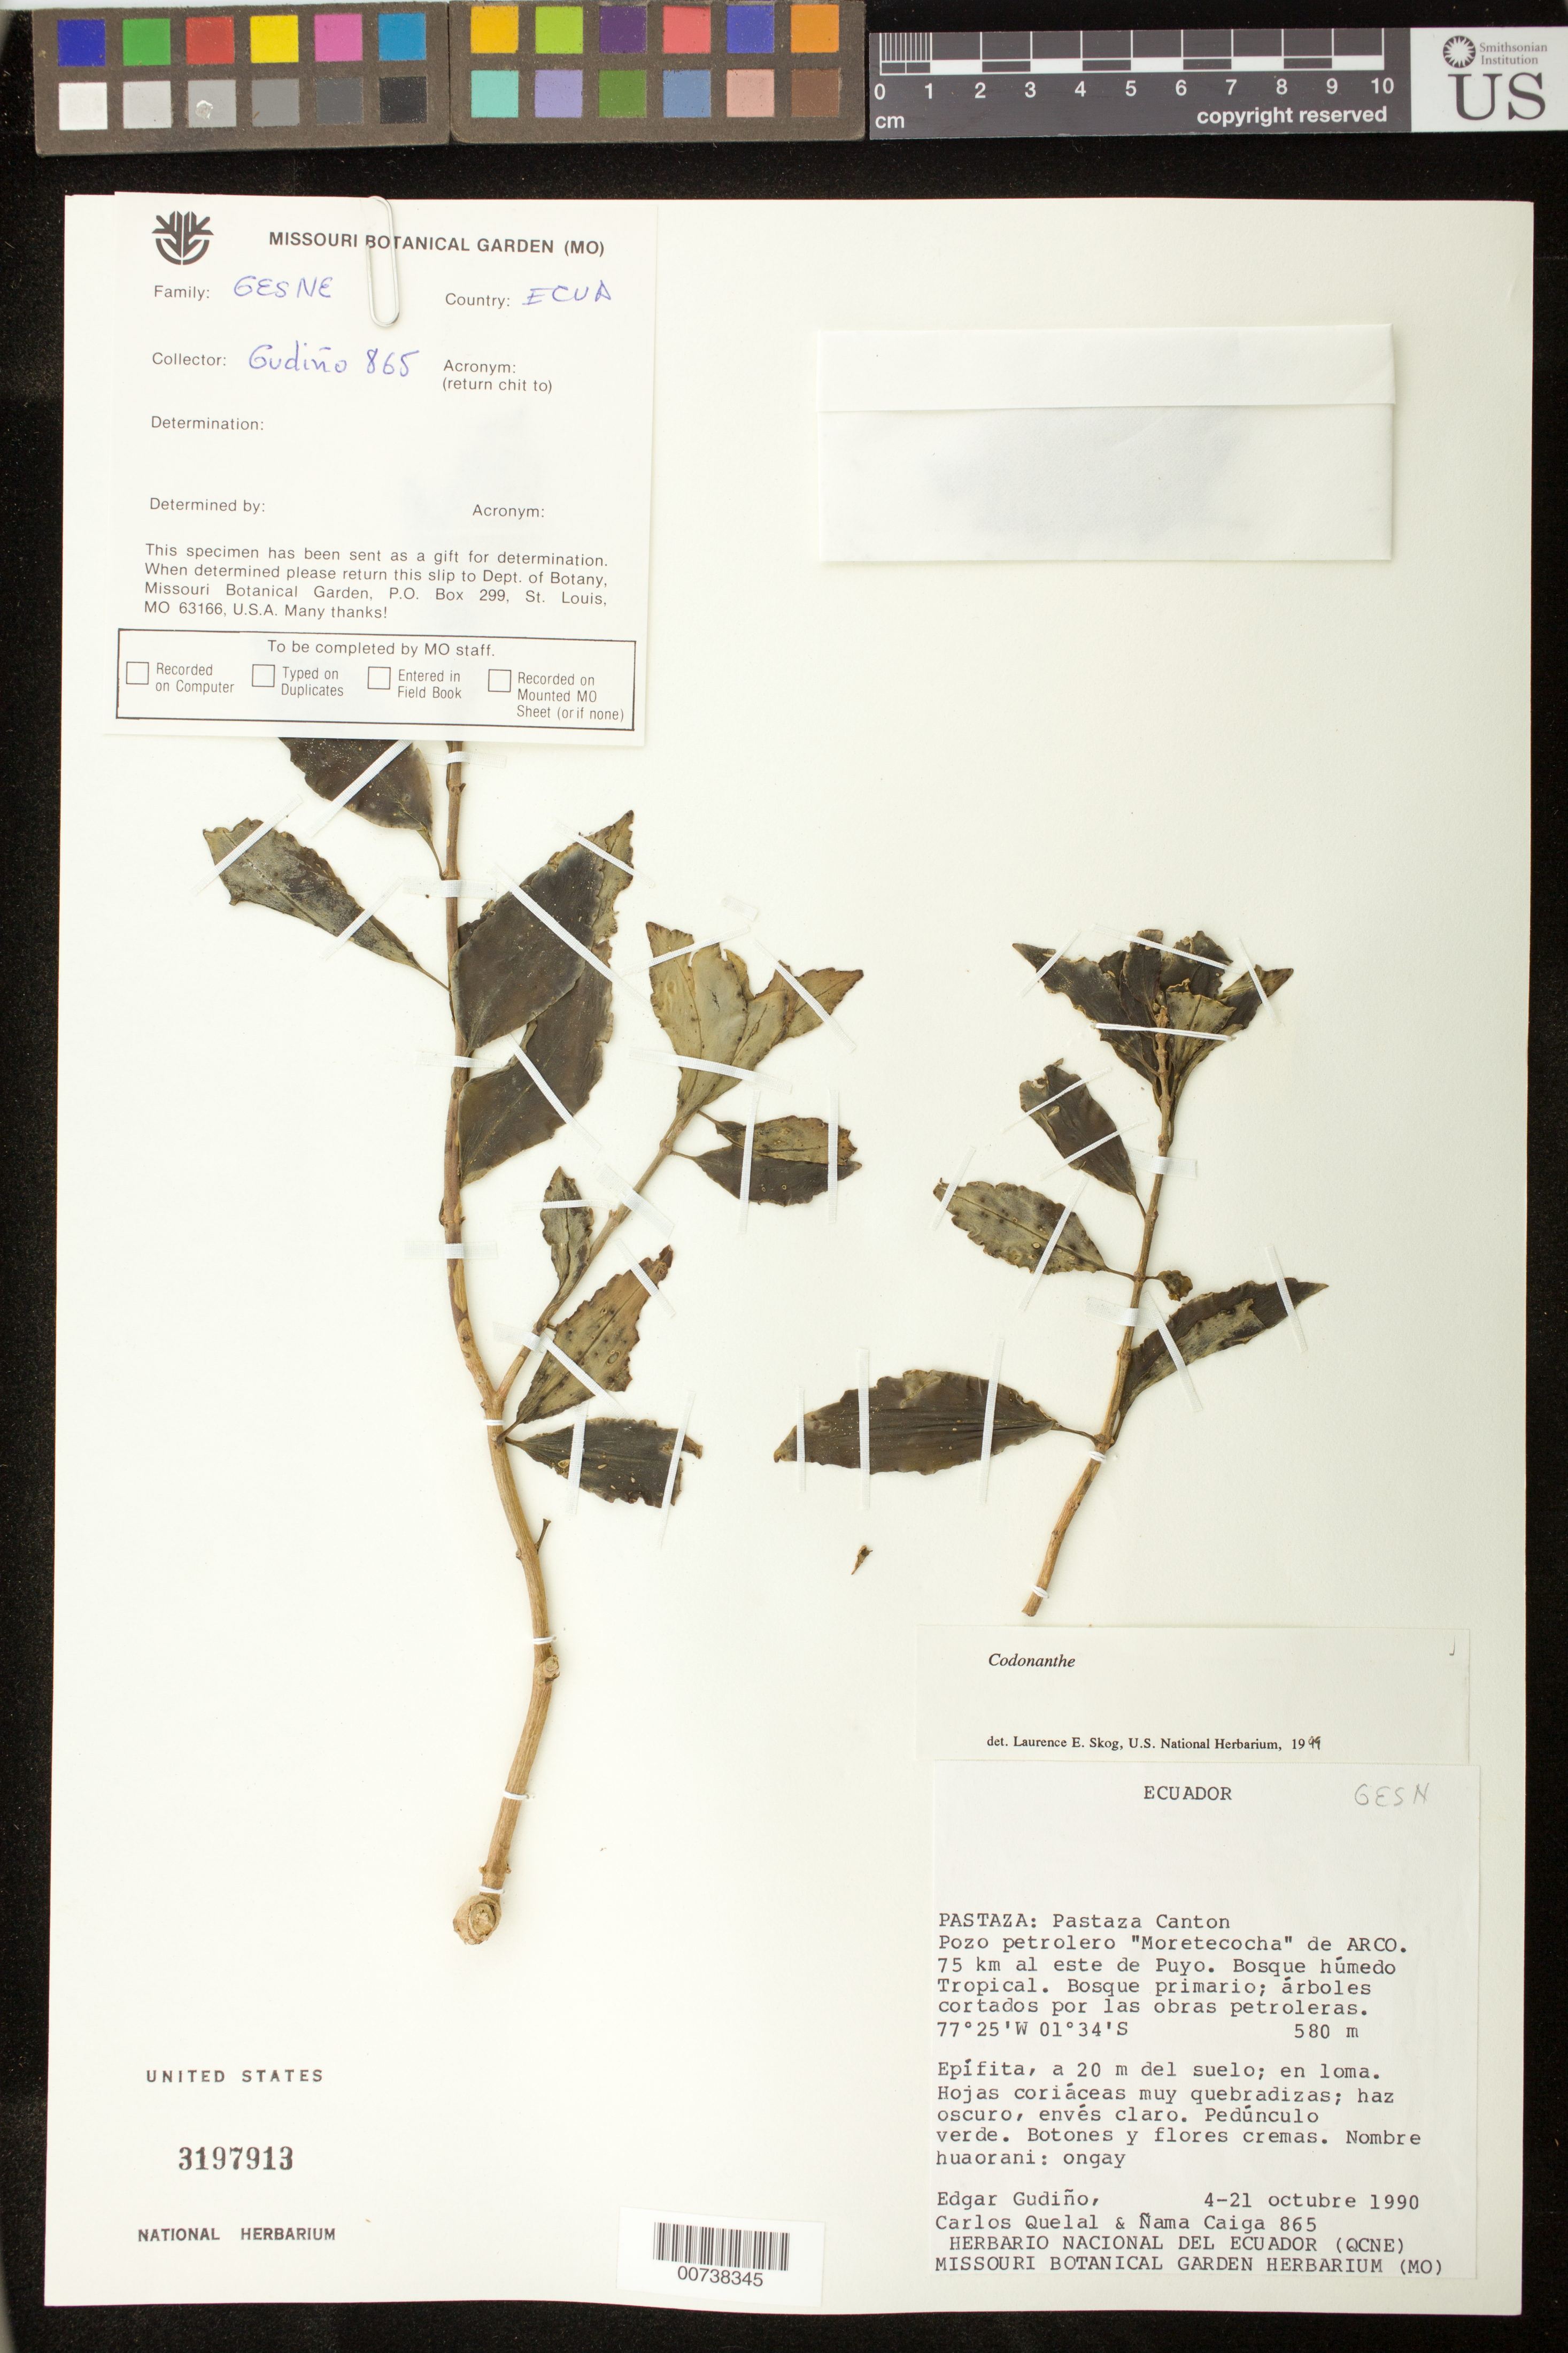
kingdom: Plantae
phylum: Tracheophyta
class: Magnoliopsida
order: Lamiales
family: Gesneriaceae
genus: Codonanthe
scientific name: Codonanthe sp.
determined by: Skog, Laurence E.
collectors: E. Gudiño, C. Quelal & Ñ. Caiga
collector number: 865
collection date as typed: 4-21 Oct 1990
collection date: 1990-10-04/1990-10-21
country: Ecuador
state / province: Pastaza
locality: Pastaza: Pastaza Canton. Pozo petrolero "Moretecocha" de ARCO, 75 km al este de Puyo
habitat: Bosque húmedo tropical; bosque primario; árboles cortados por las obras petroleras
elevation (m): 580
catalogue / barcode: US 3197913